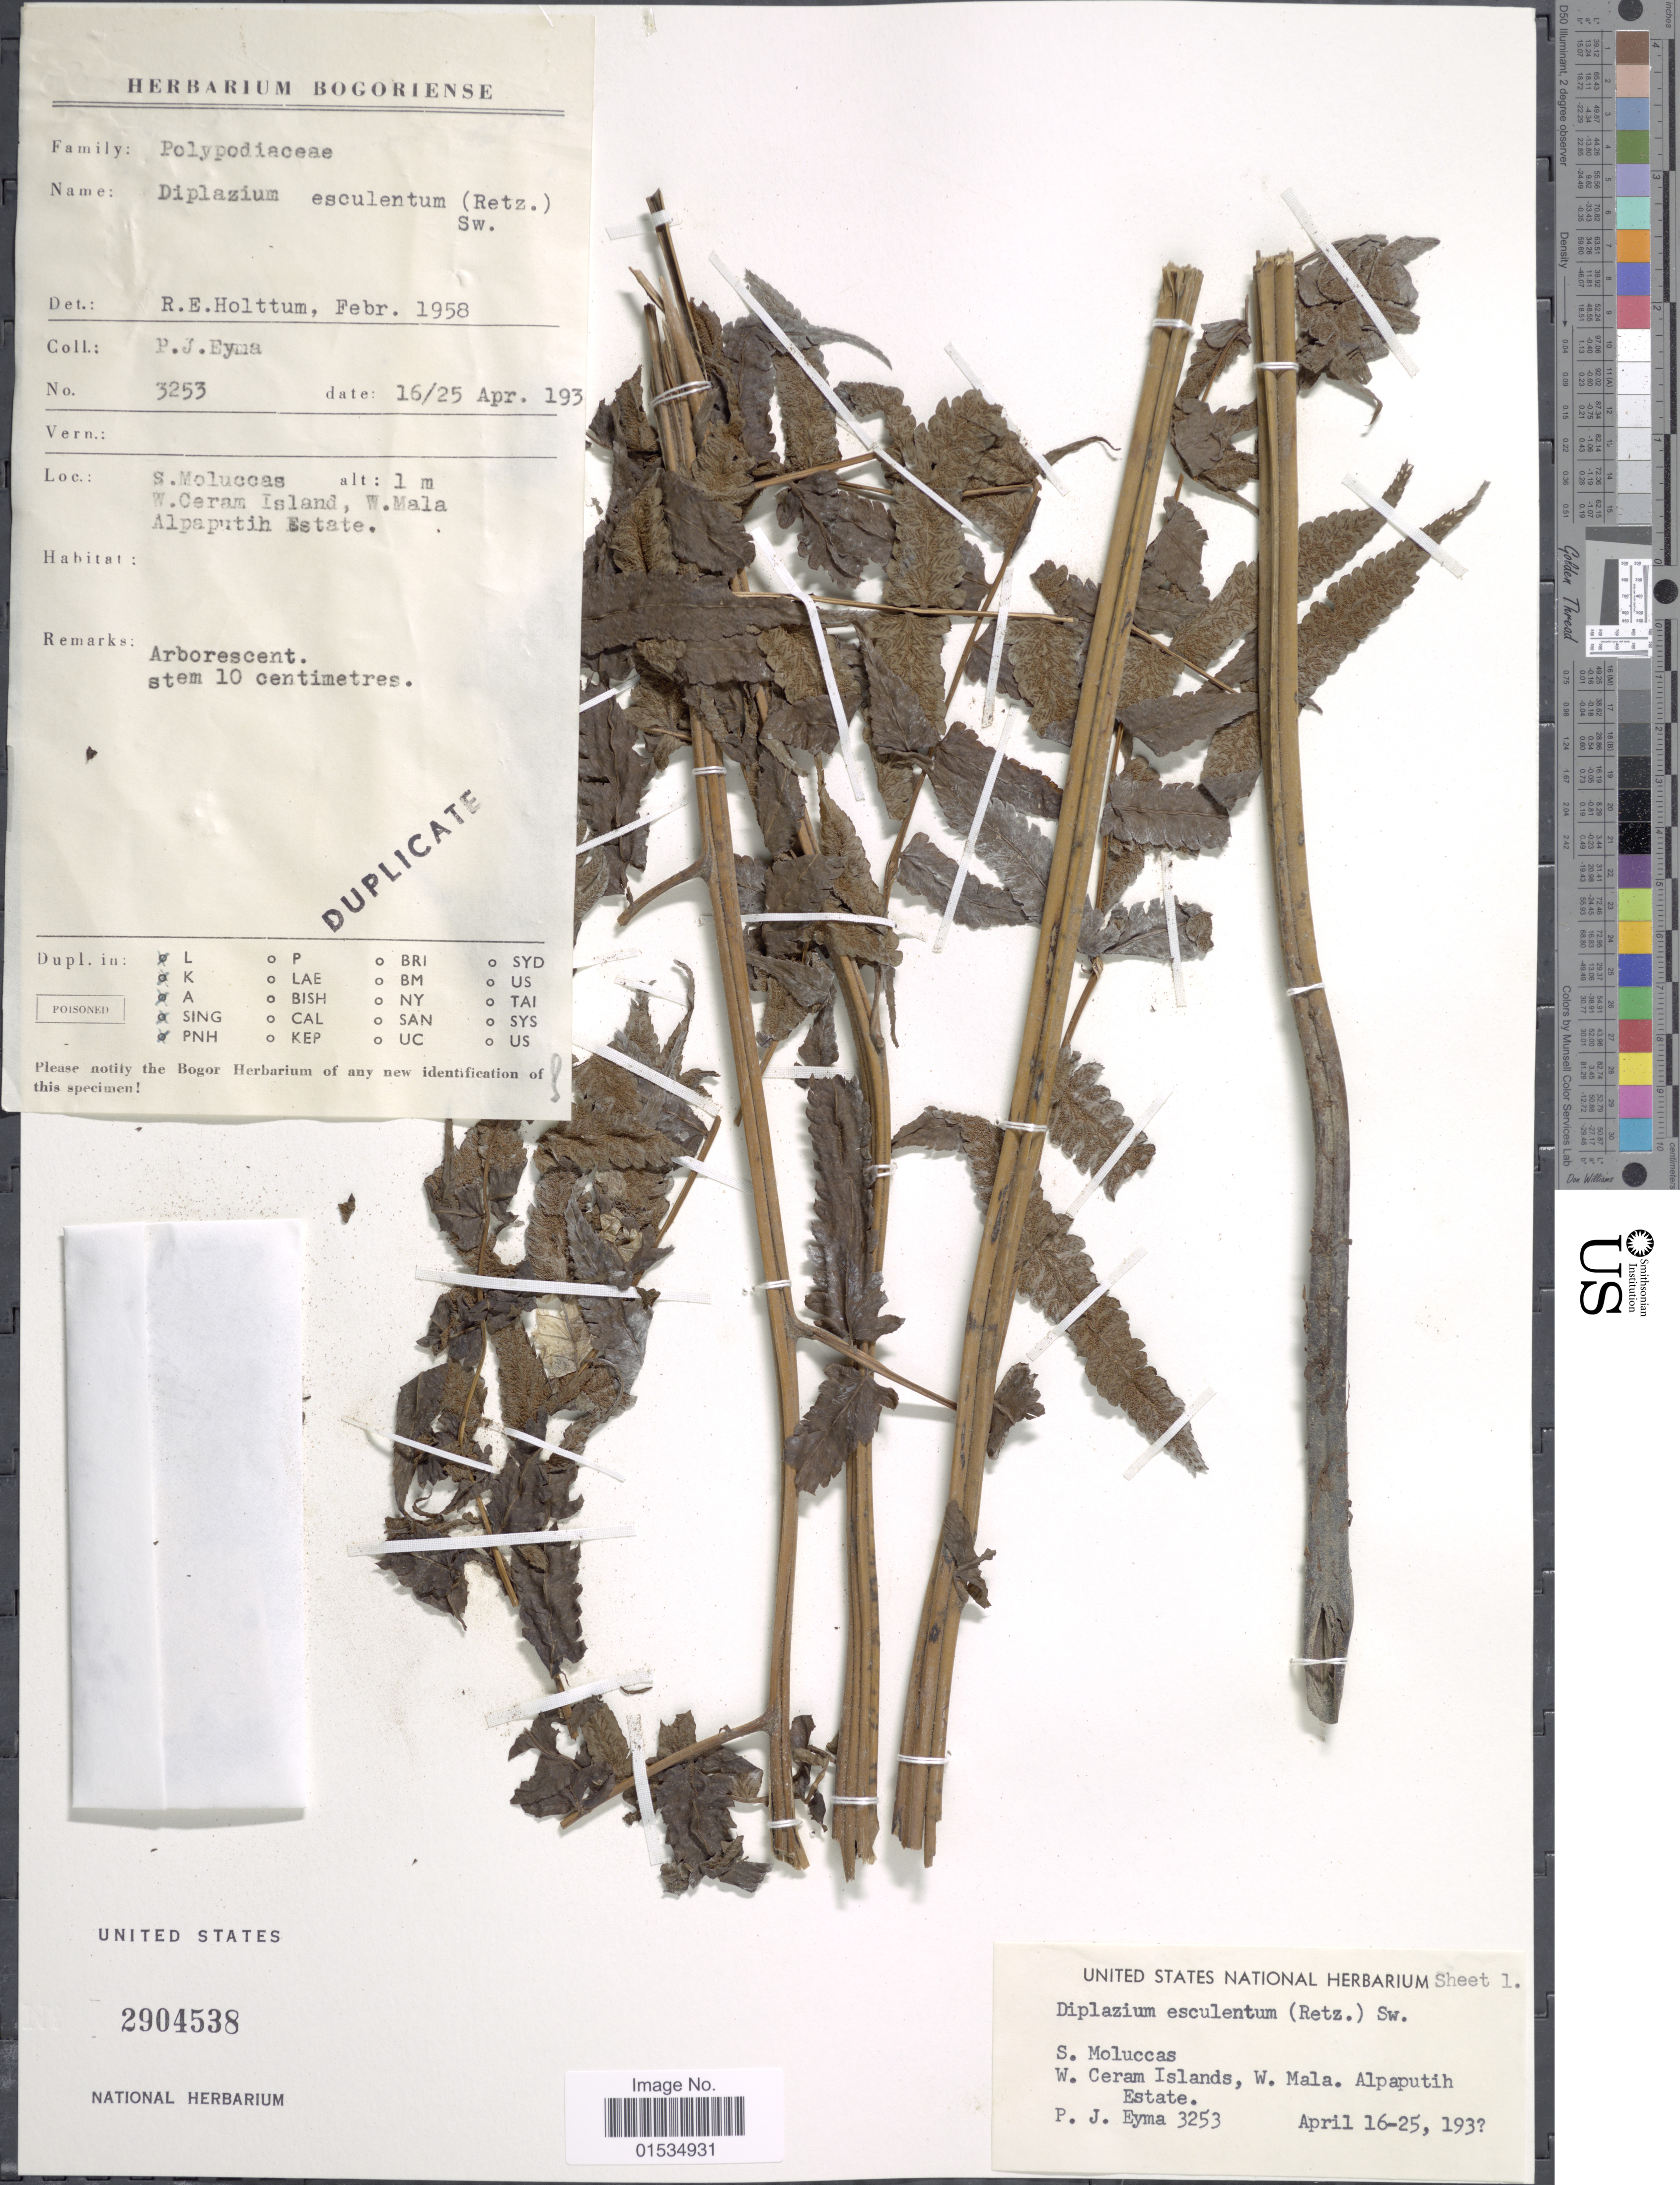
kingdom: Plantae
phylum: Tracheophyta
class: Polypodiopsida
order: Polypodiales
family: Athyriaceae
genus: Diplazium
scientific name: Diplazium esculentum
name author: (Retz.) Sw.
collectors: P. J. Eyma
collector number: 3253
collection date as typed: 193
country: Indonesia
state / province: Maluku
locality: S. Moluccas, W. Ceram Island, W. Mala, Alpaputih Estate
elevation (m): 1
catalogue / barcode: US 2904538